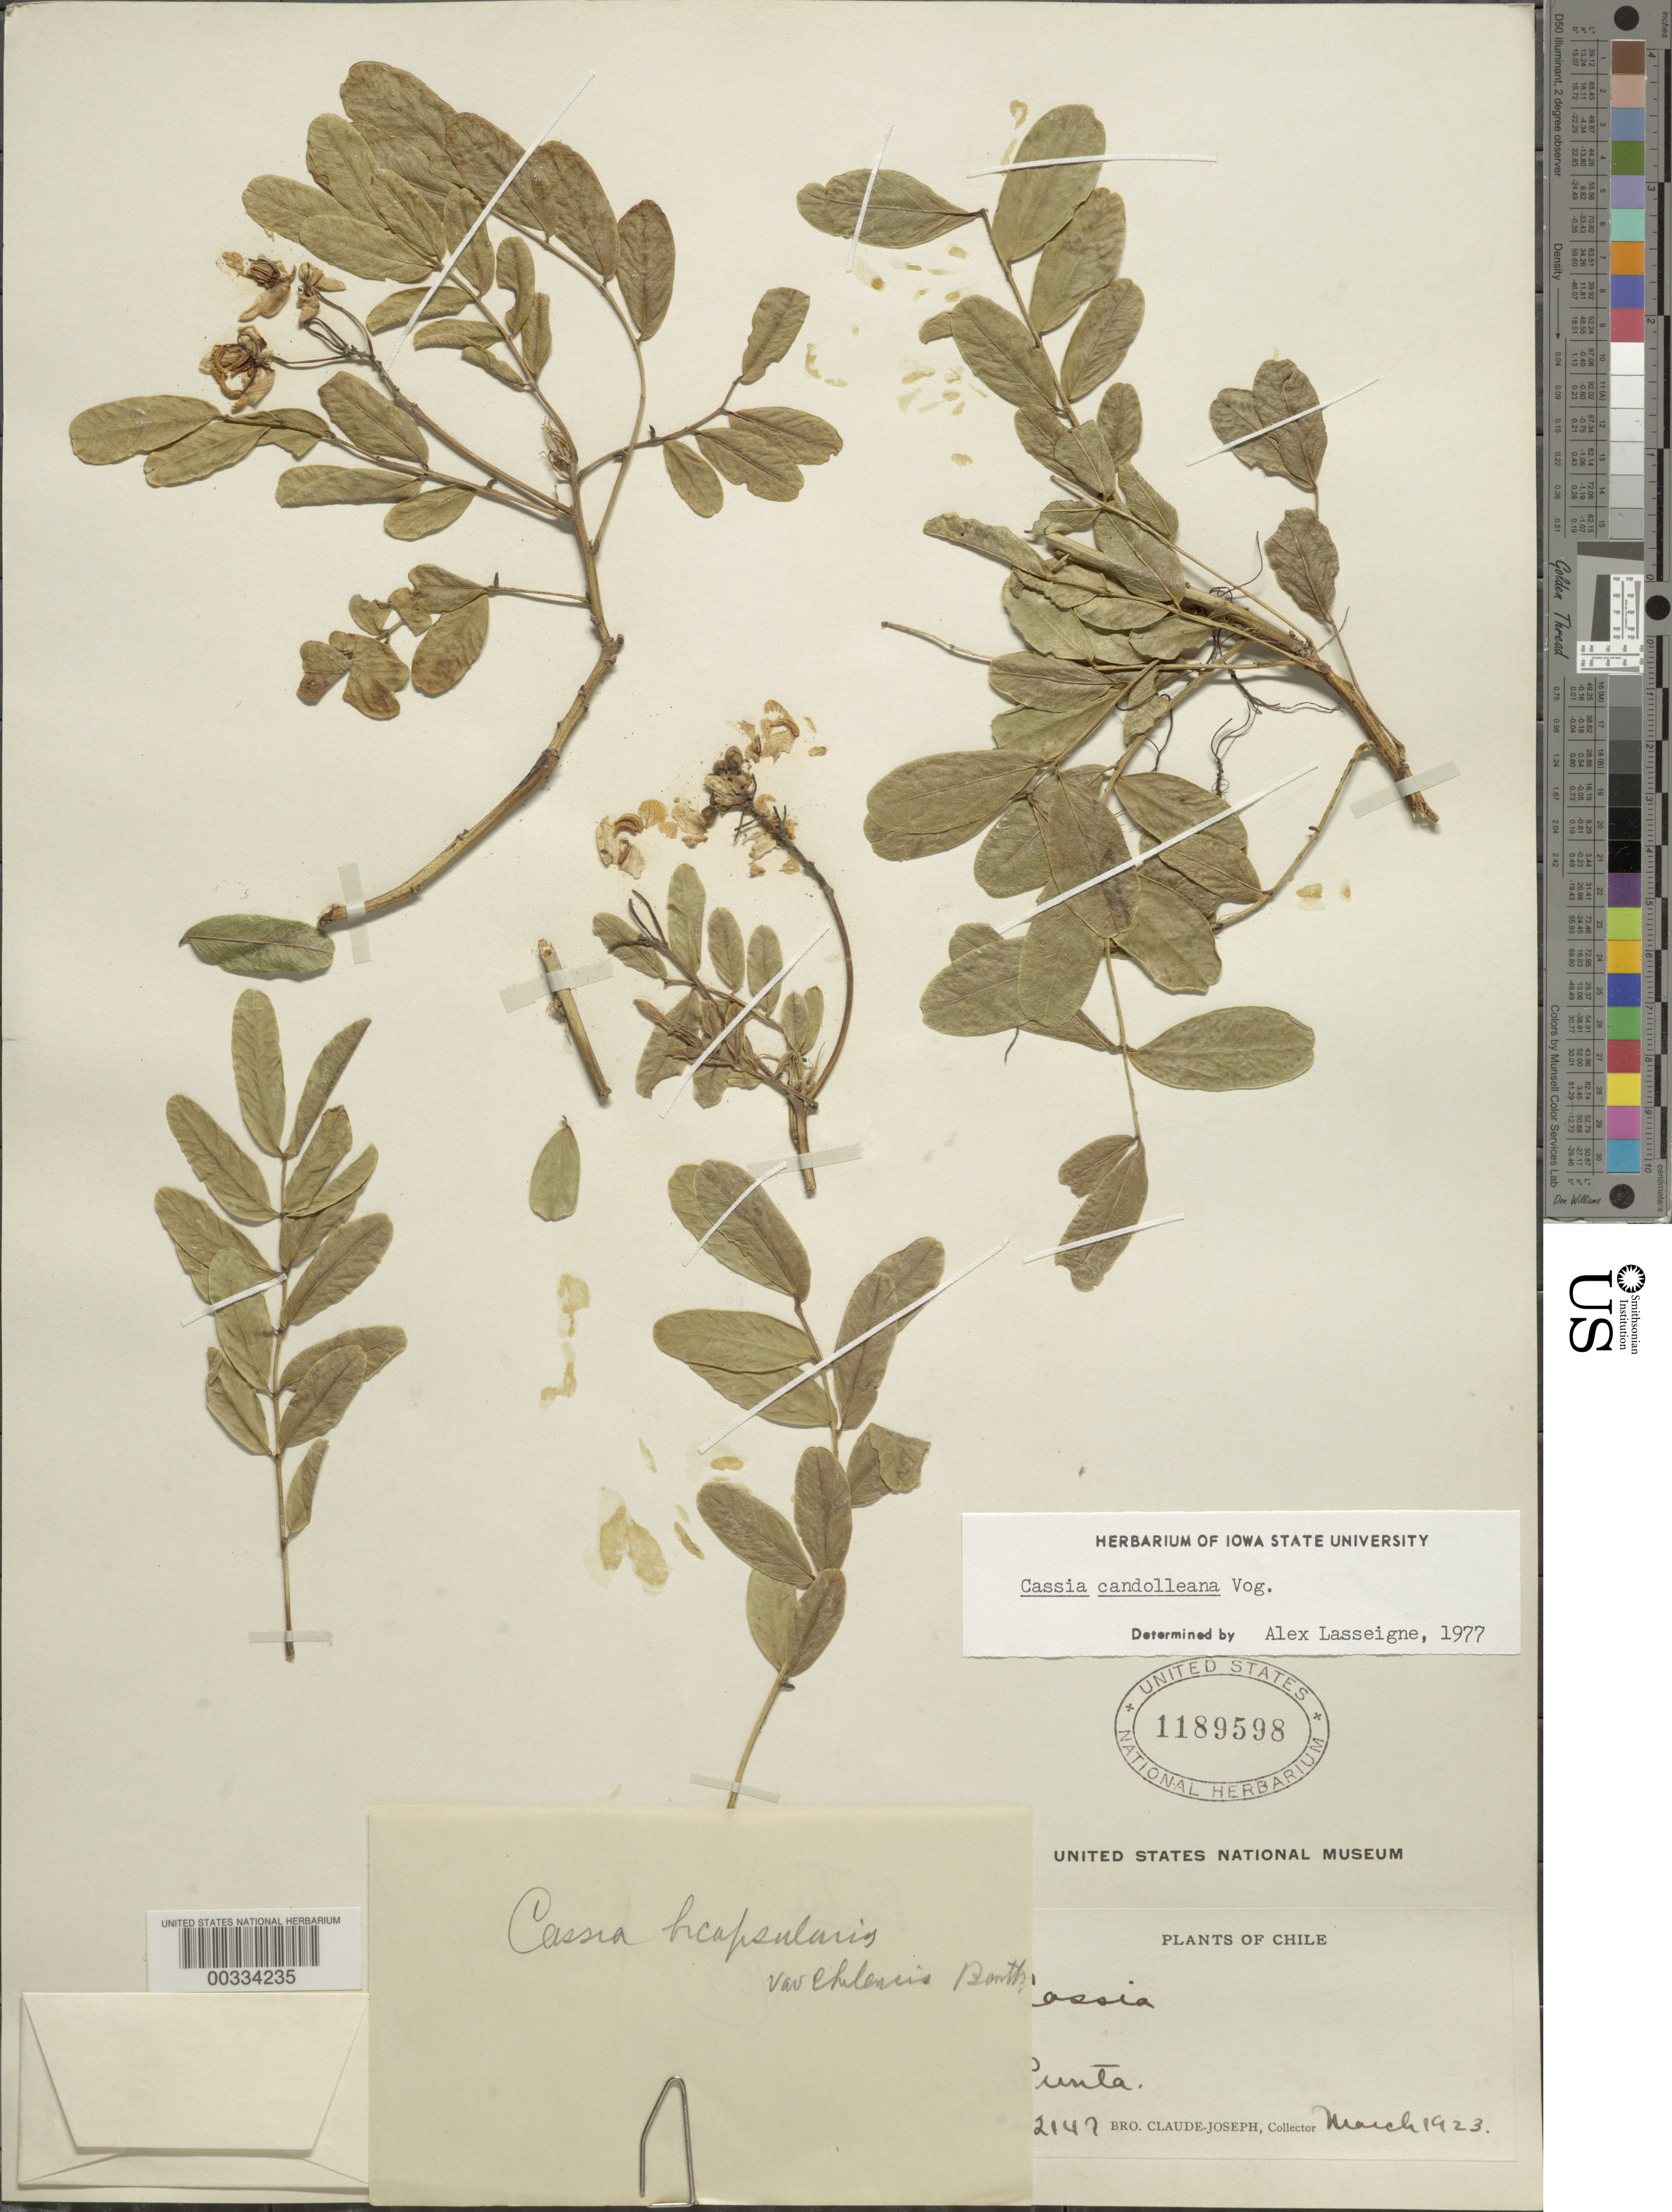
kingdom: Plantae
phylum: Tracheophyta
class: Magnoliopsida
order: Fabales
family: Fabaceae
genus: Senna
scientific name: Senna candolleana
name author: (Vogel) H.S. Irwin & Barneby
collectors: Bro. Claude-Joseph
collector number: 2147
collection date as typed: Mar 1923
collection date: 1923-03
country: Chile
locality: Punta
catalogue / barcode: US 1189598